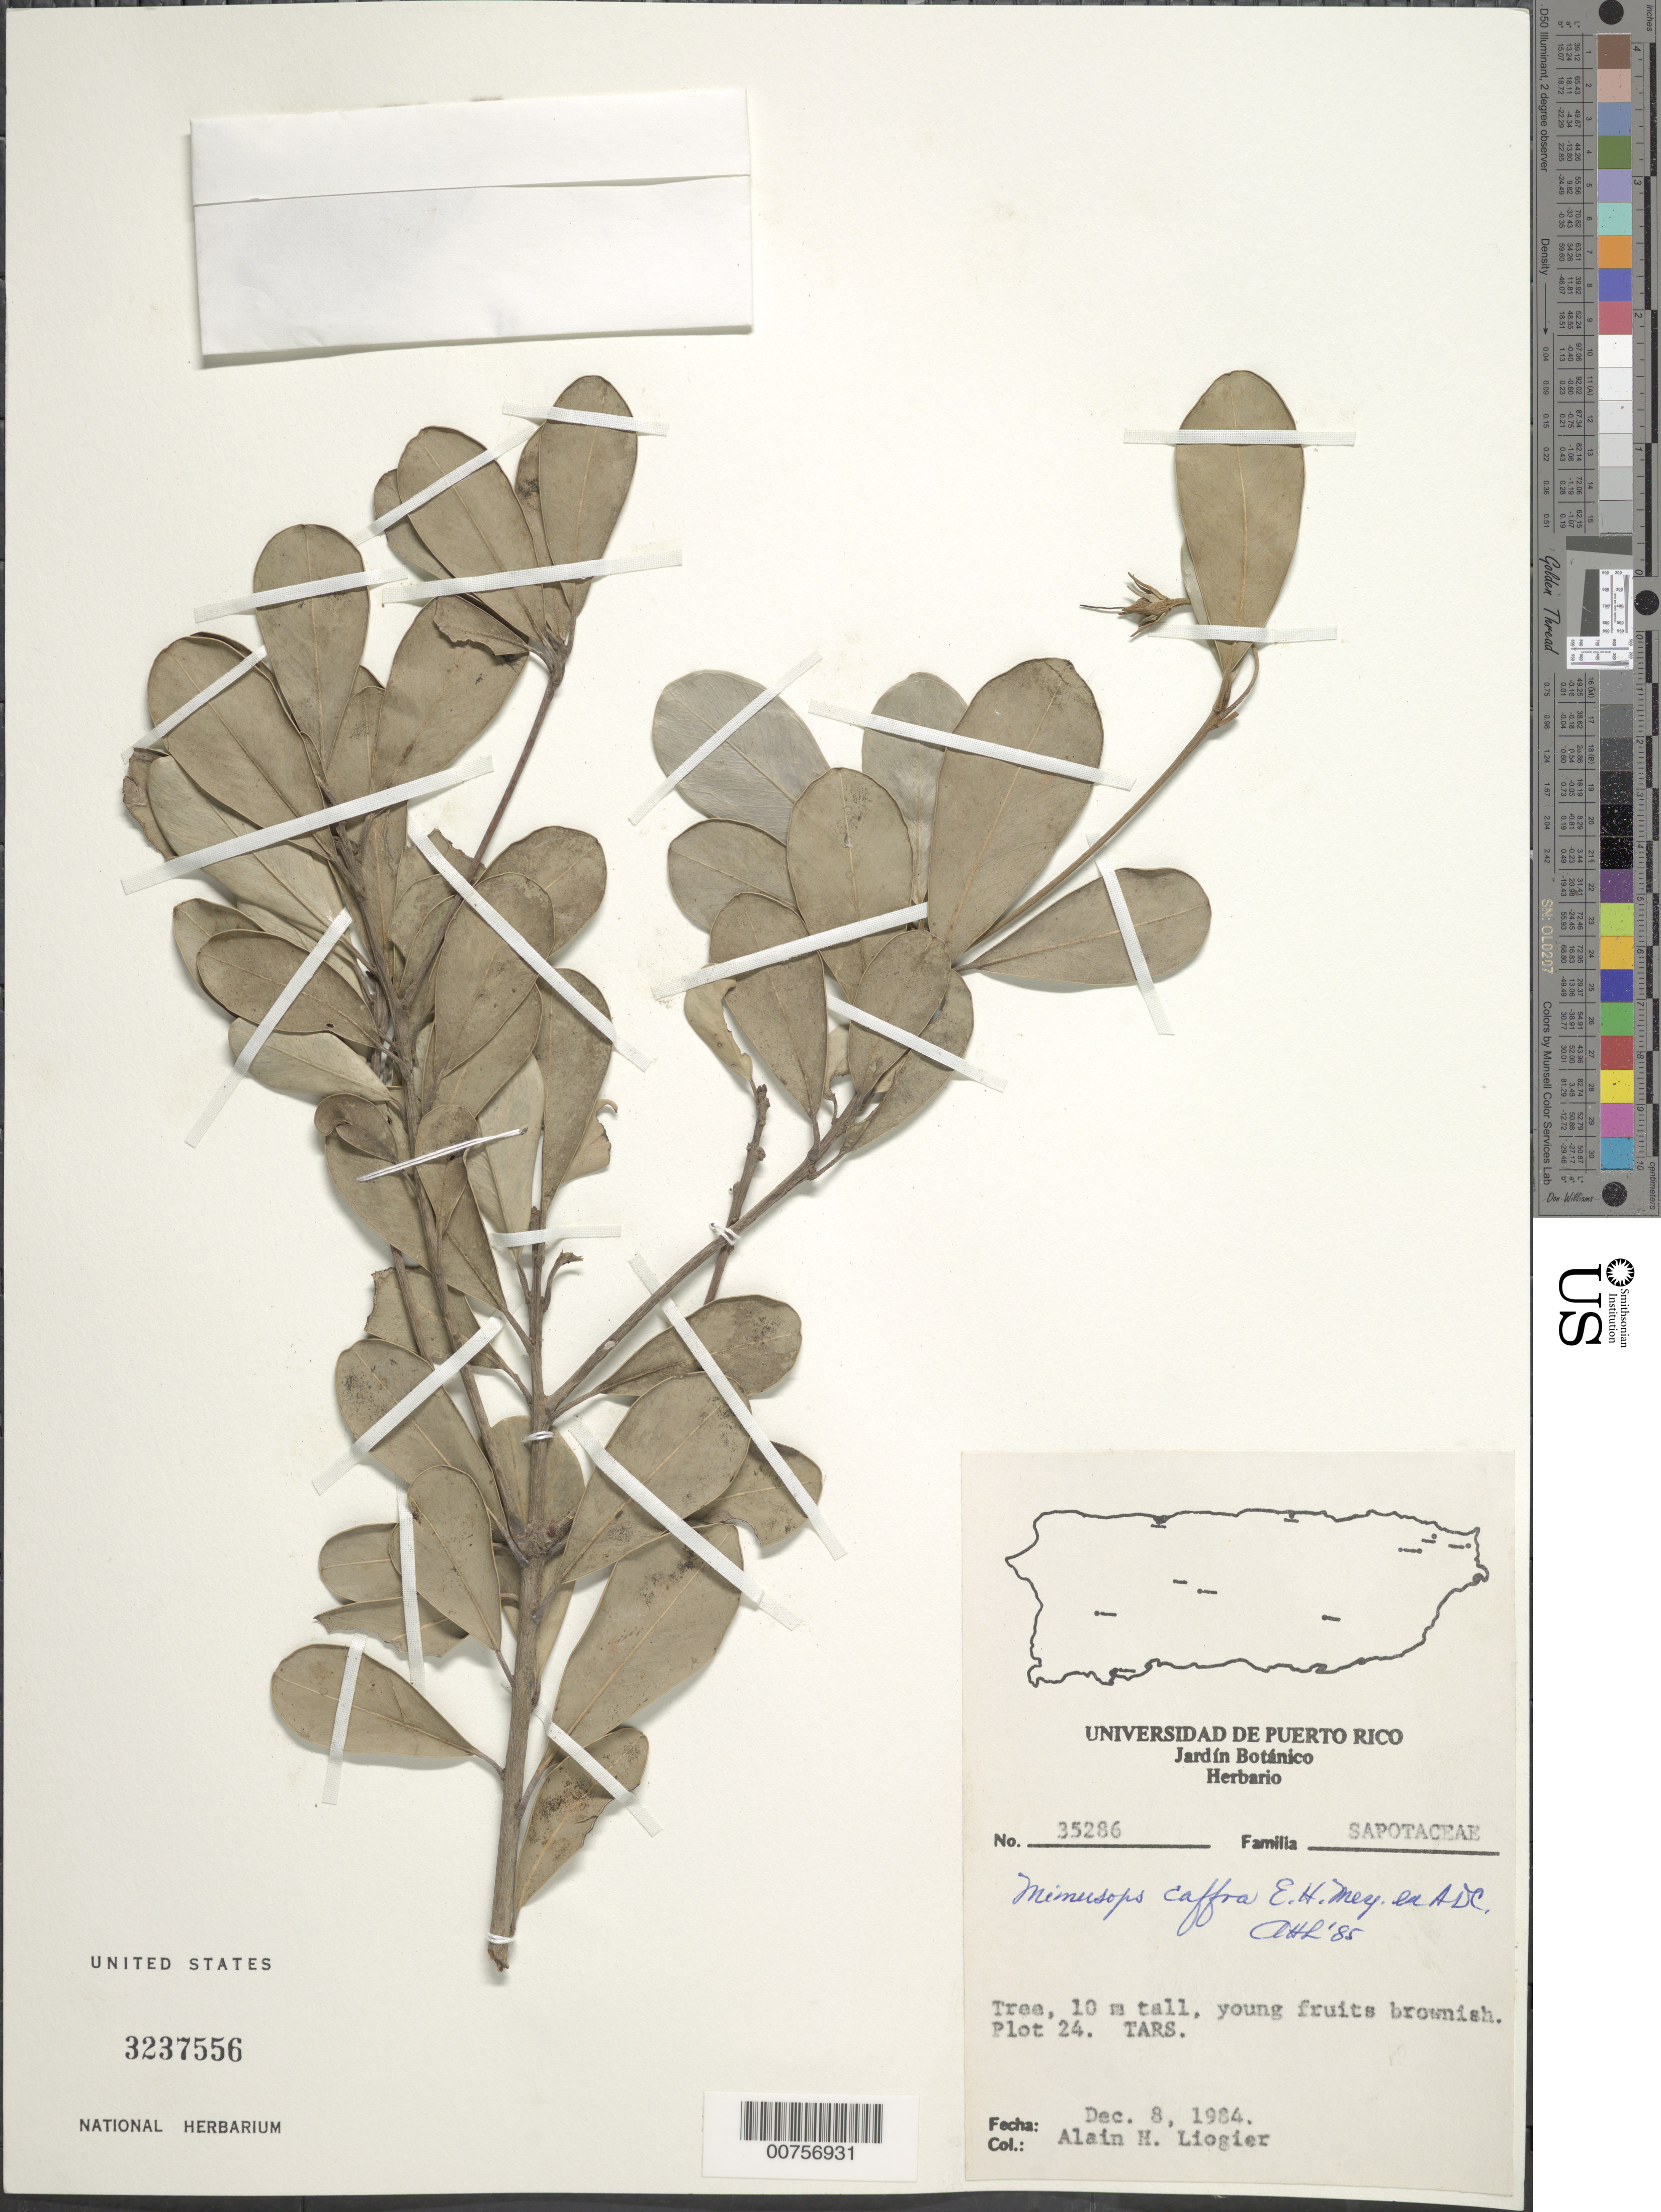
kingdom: Plantae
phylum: Tracheophyta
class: Magnoliopsida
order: Ericales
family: Sapotaceae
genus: Mimusops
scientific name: Mimusops caffra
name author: E. Mey. ex A. DC.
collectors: A. H. Liogier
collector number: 35286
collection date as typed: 08 Dec 1984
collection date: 1984-12-08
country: Puerto Rico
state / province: Mayagüez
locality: Plot 24. TARS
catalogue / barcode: US 3237556